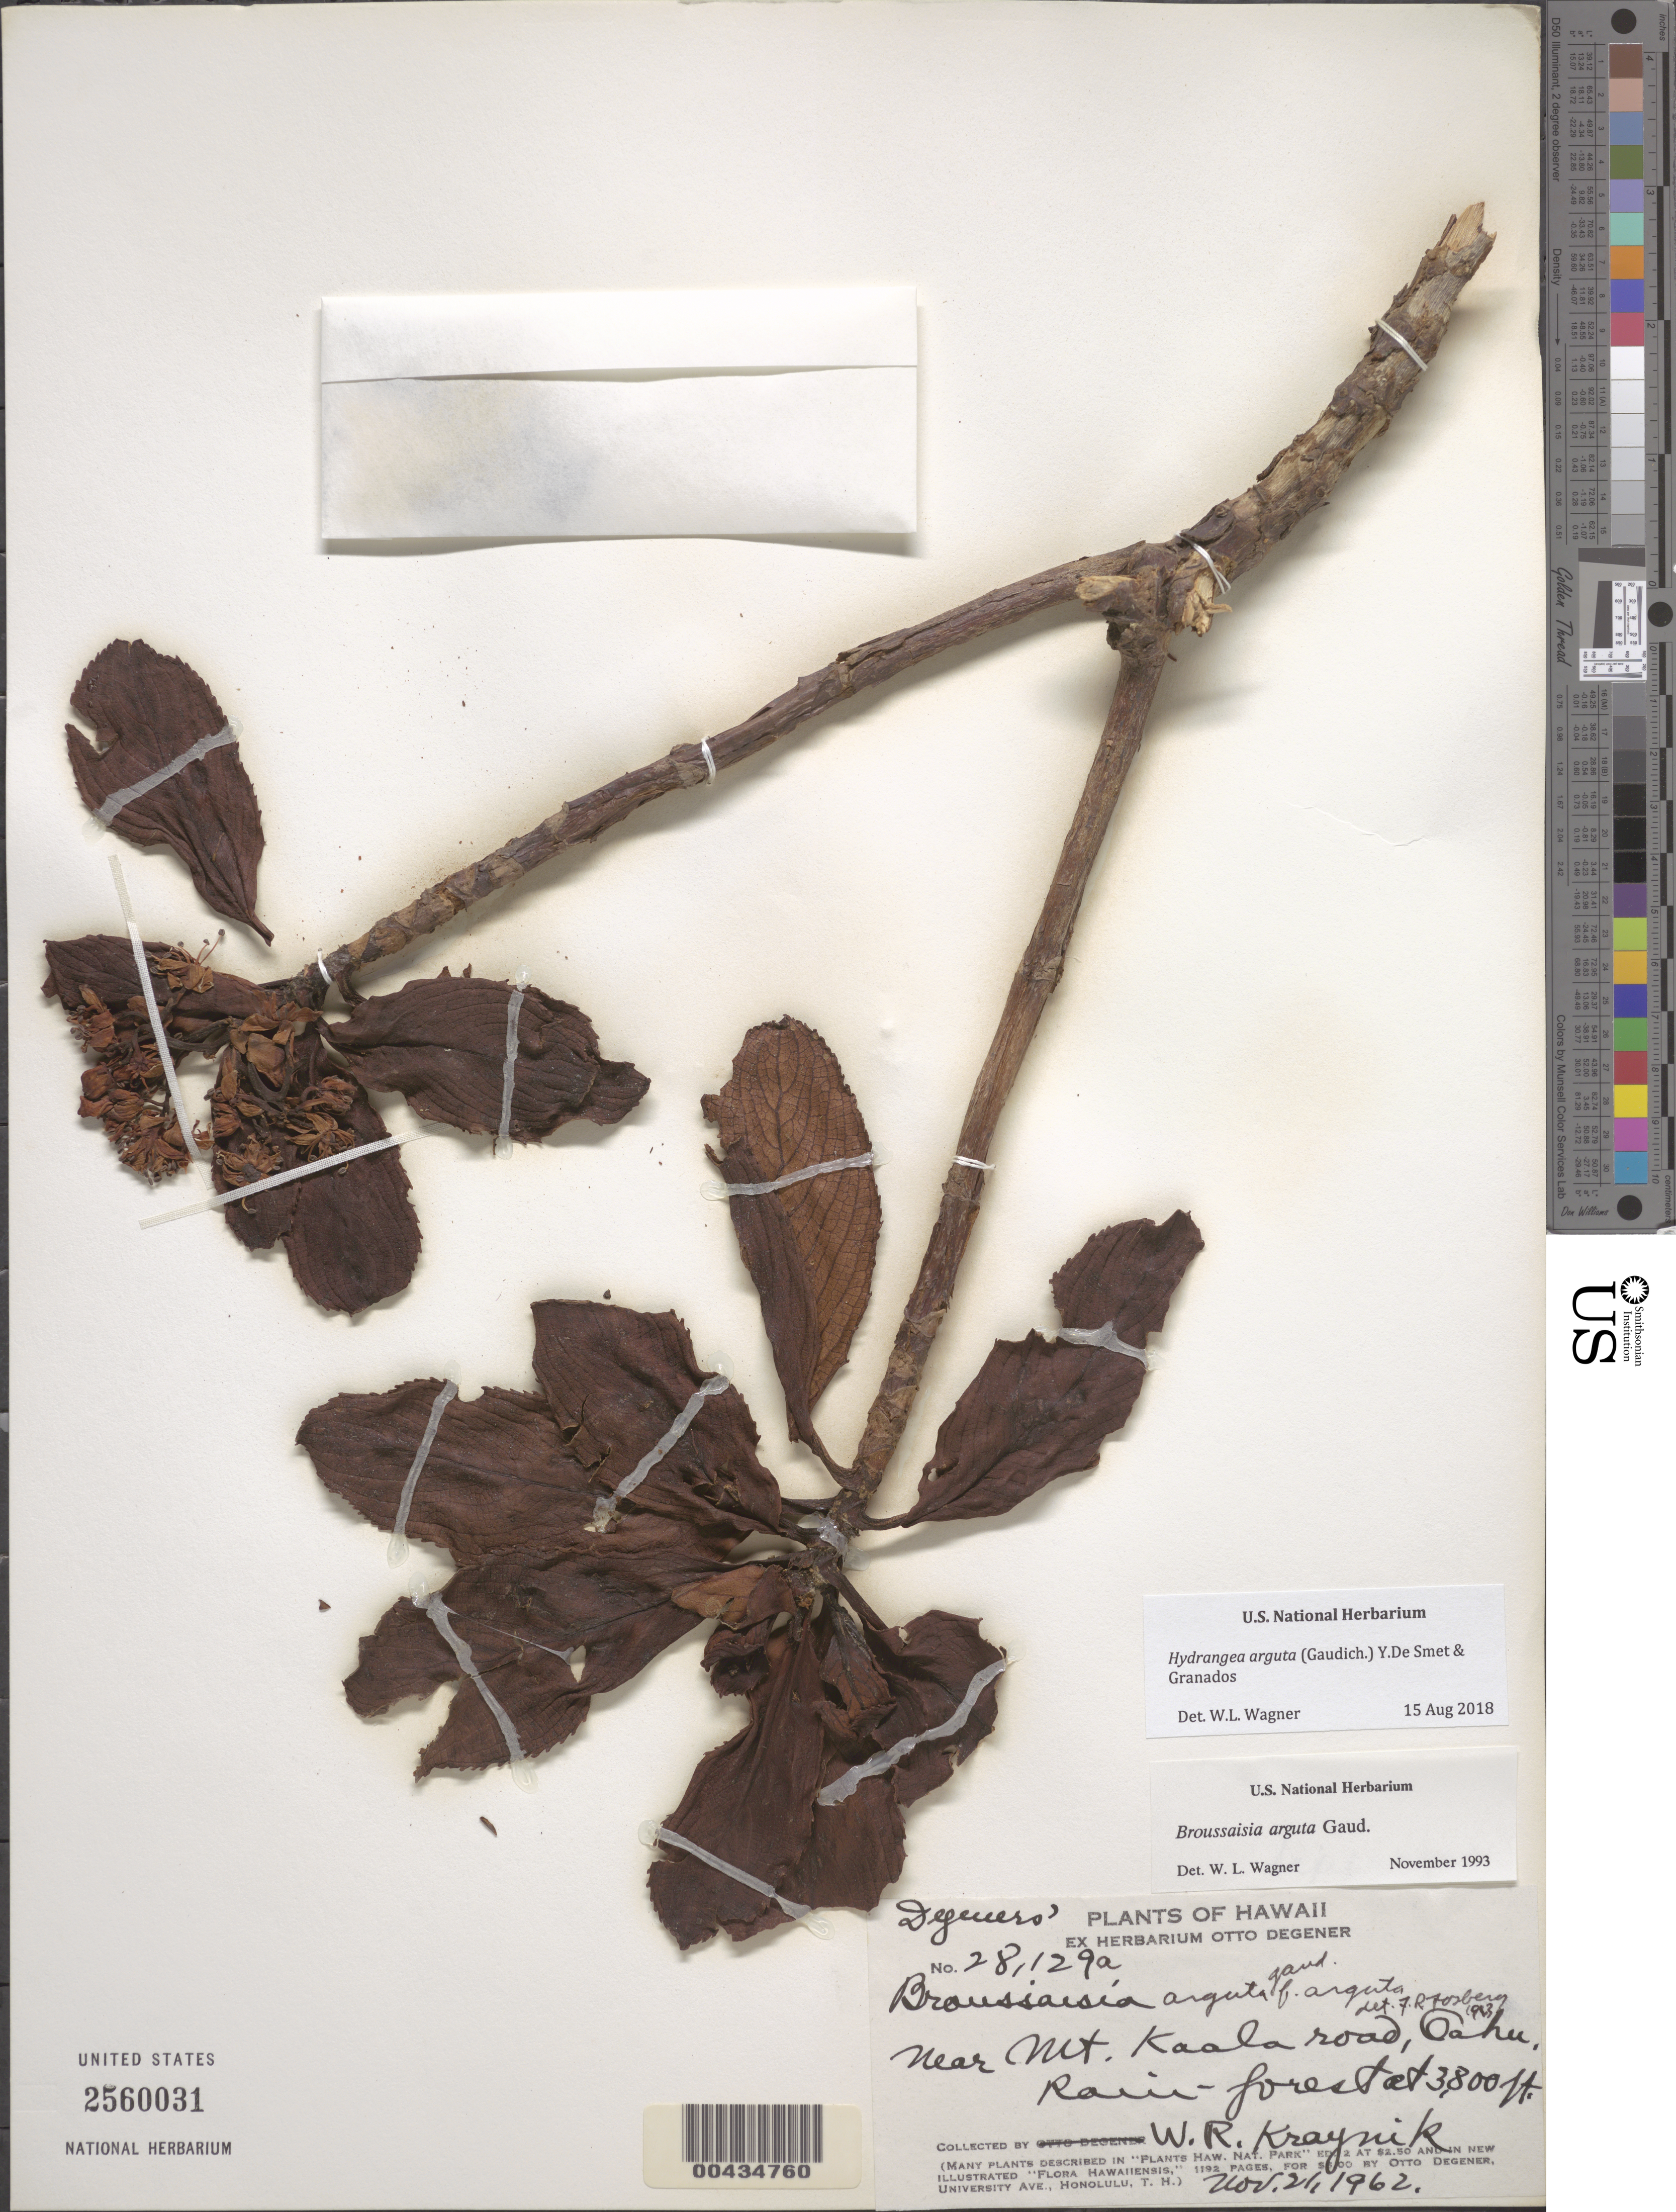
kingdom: Plantae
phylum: Tracheophyta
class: Magnoliopsida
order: Cornales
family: Hydrangeaceae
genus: Hydrangea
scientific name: Hydrangea arguta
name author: (Gaudich.) Y. De Smet & C. Granados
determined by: Wagner, W. L., (BOT), Smithsonian Institution - National Museum of Natural History (UNITED STATES)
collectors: W. Kraynik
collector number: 28129a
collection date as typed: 21 Nov 1962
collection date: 1962-11-21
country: United States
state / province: Hawaii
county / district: Honolulu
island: Oahu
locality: Near Mt. Kaala road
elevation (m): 1158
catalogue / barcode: US 2560031